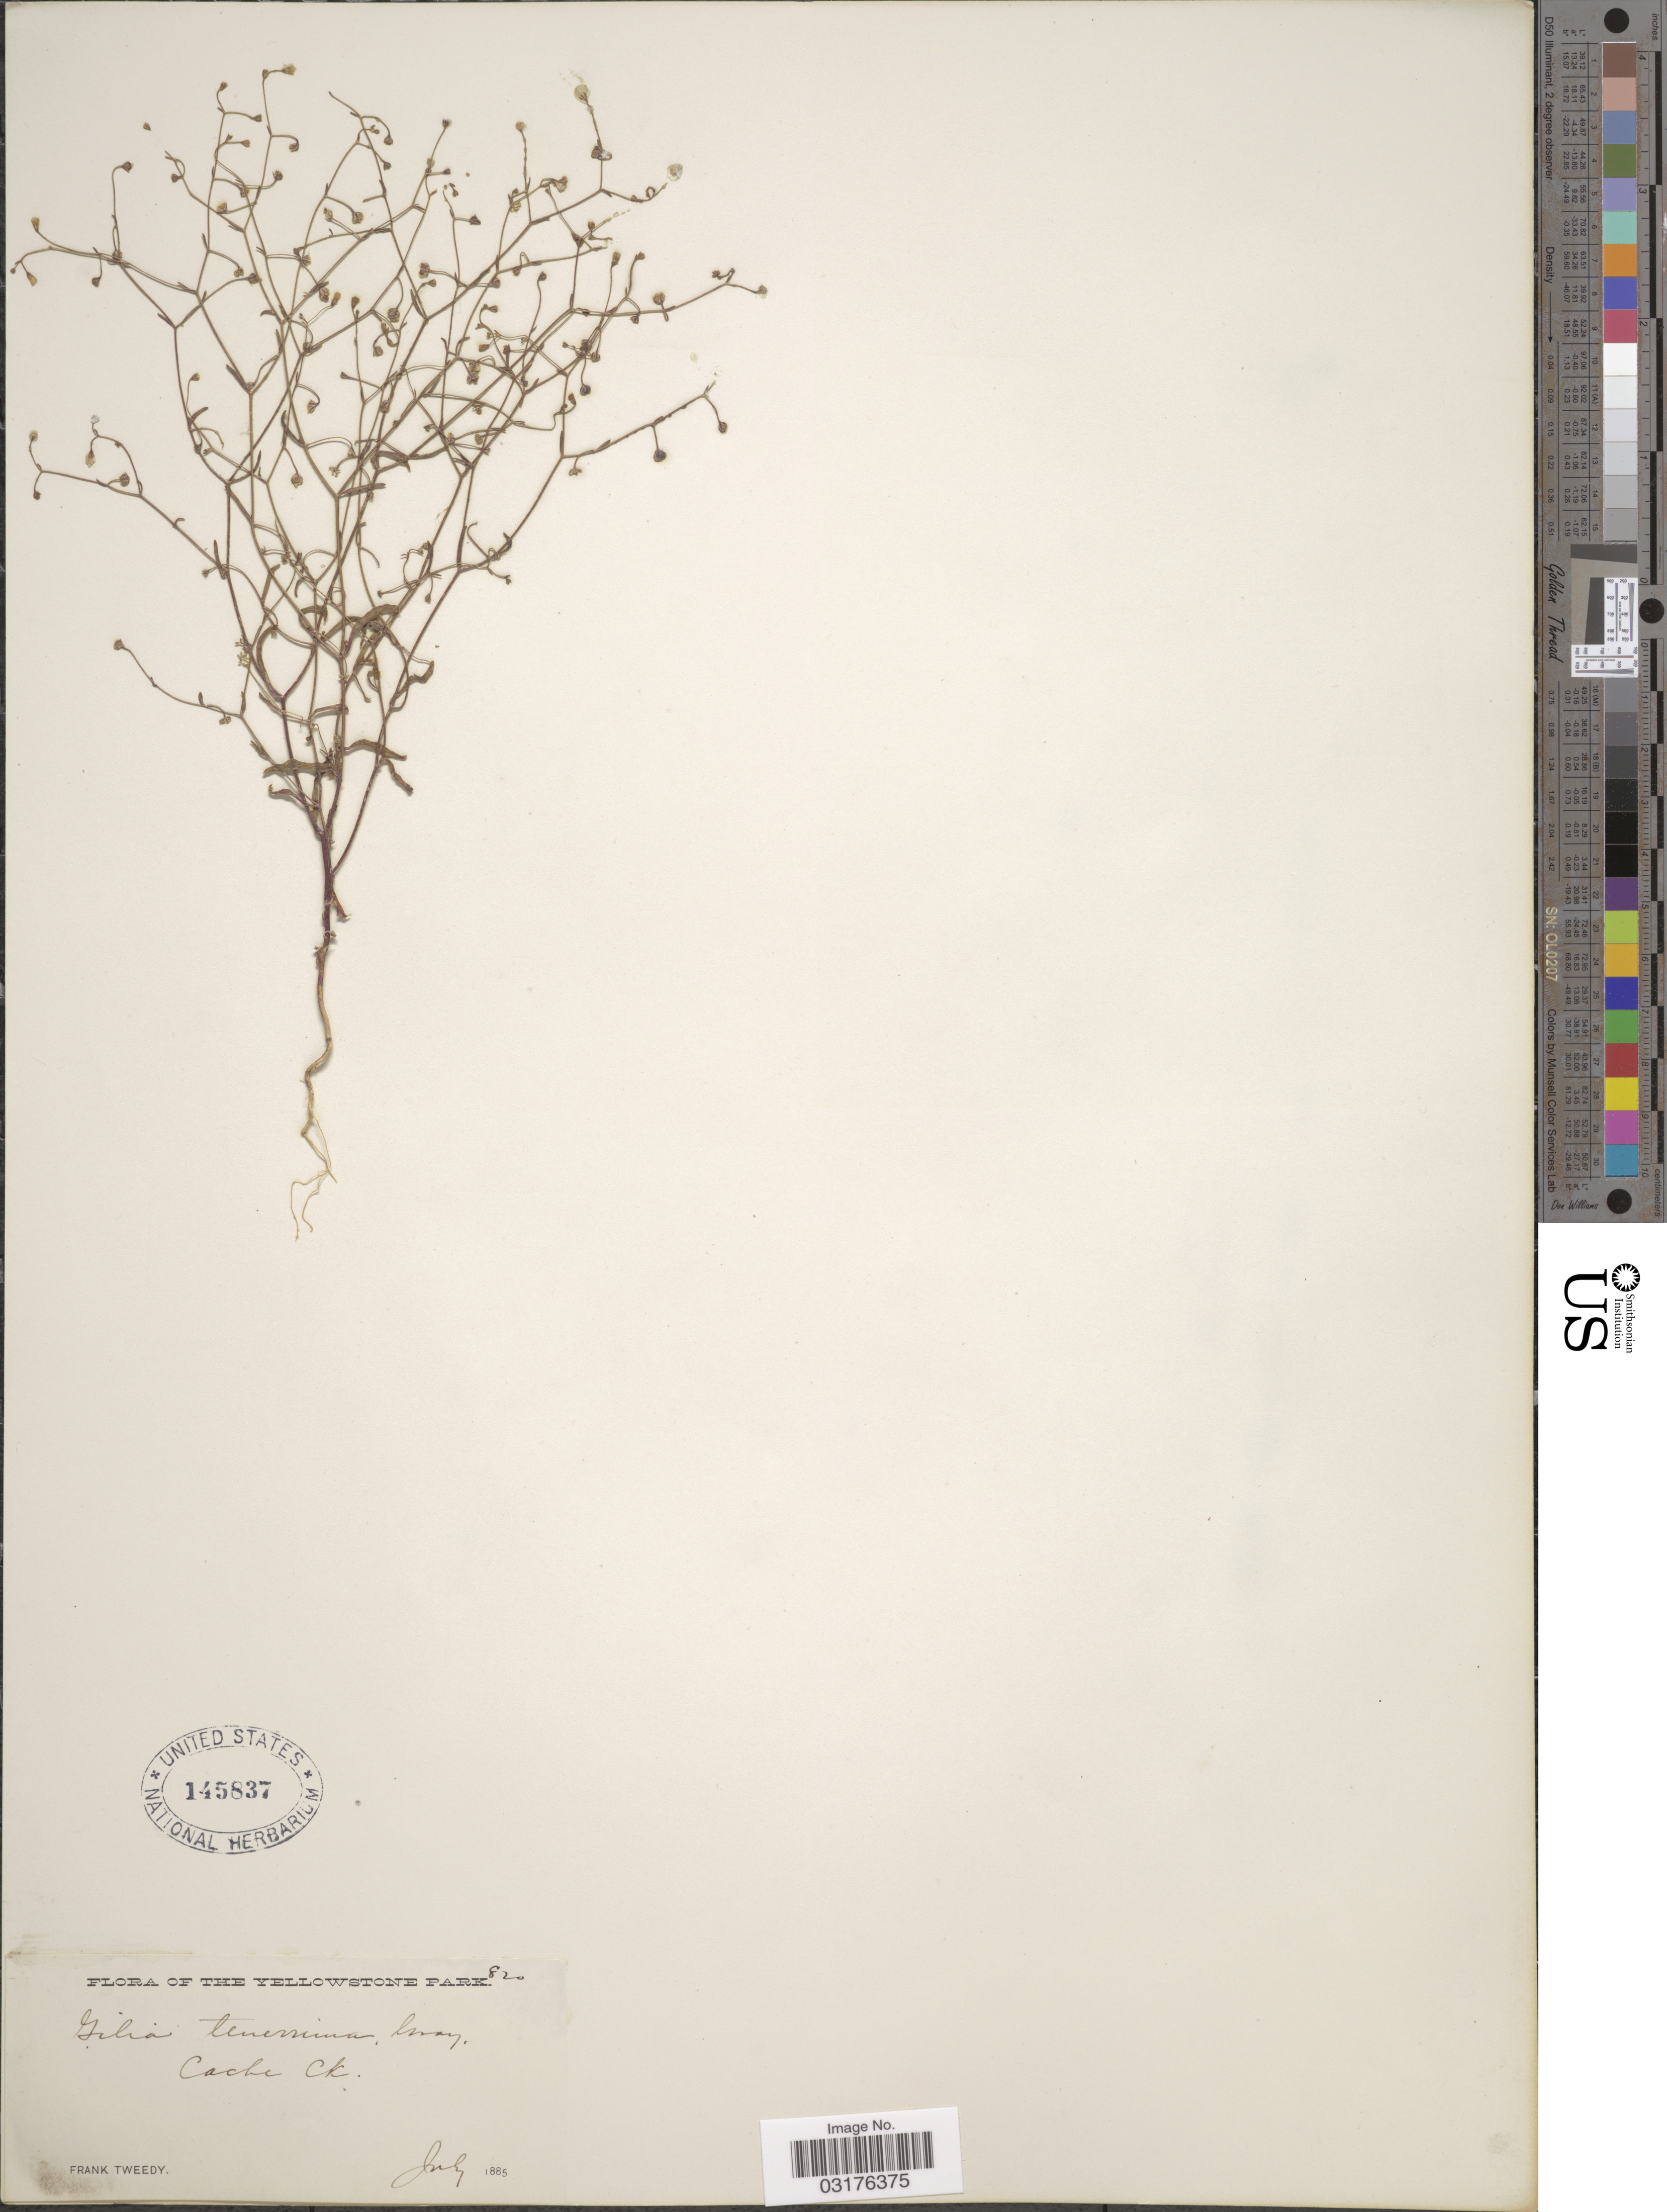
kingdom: Plantae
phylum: Tracheophyta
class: Magnoliopsida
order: Ericales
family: Polemoniaceae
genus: Lathrocasis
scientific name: Lathrocasis tenerrima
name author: (A. Gray) L.A. Johnson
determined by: Strong, Mark T., (BOT), Smithsonian Institution - National Museum of Natural History (UNITED STATES)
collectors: F. Tweedy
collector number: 820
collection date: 1885-07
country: United States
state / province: Wyoming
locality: The Yellowstone Park. Cache Ck.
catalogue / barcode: US 145837